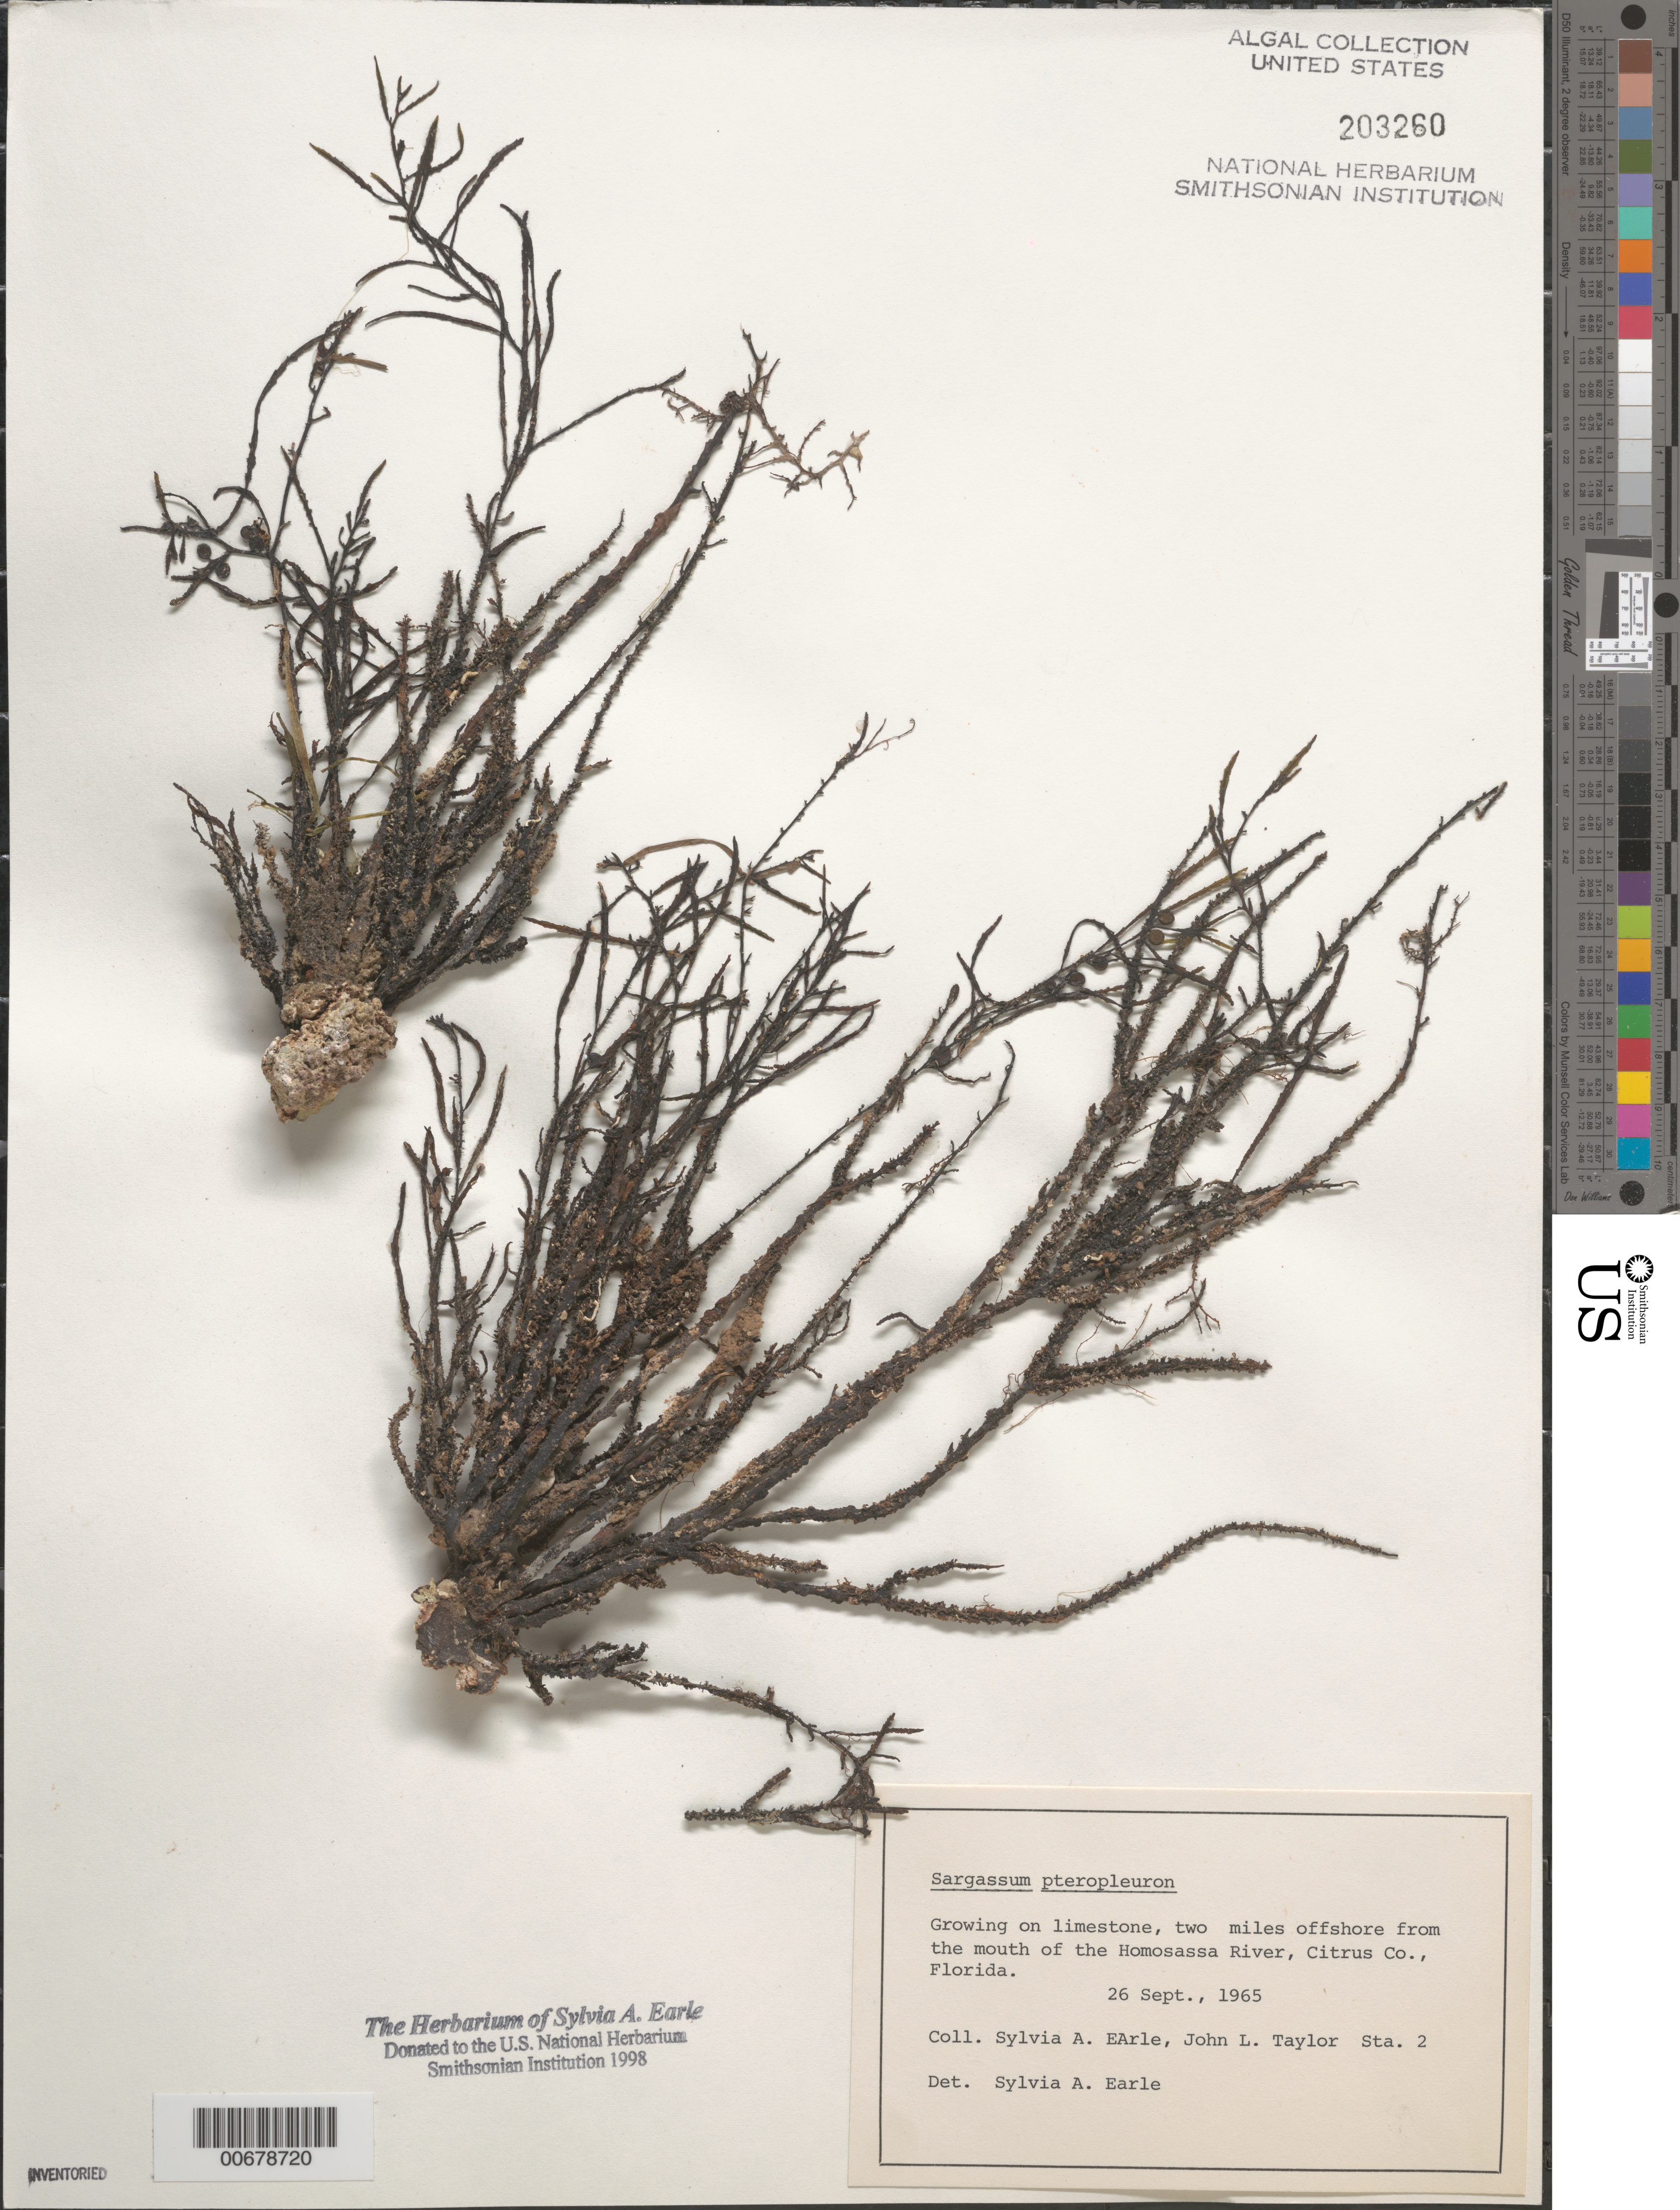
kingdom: Chromista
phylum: Ochrophyta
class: Phaeophyceae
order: Fucales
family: Sargassaceae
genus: Sargassum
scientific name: Sargassum pteropleuron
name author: Grunow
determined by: Earle, S. A.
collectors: S. A. Earle & J. L. Taylor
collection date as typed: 26 Sep 1965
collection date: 1965-09-26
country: United States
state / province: Florida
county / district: Citrus County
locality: Station 2, 2 miles off Homosassa River mouth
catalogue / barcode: US 203260